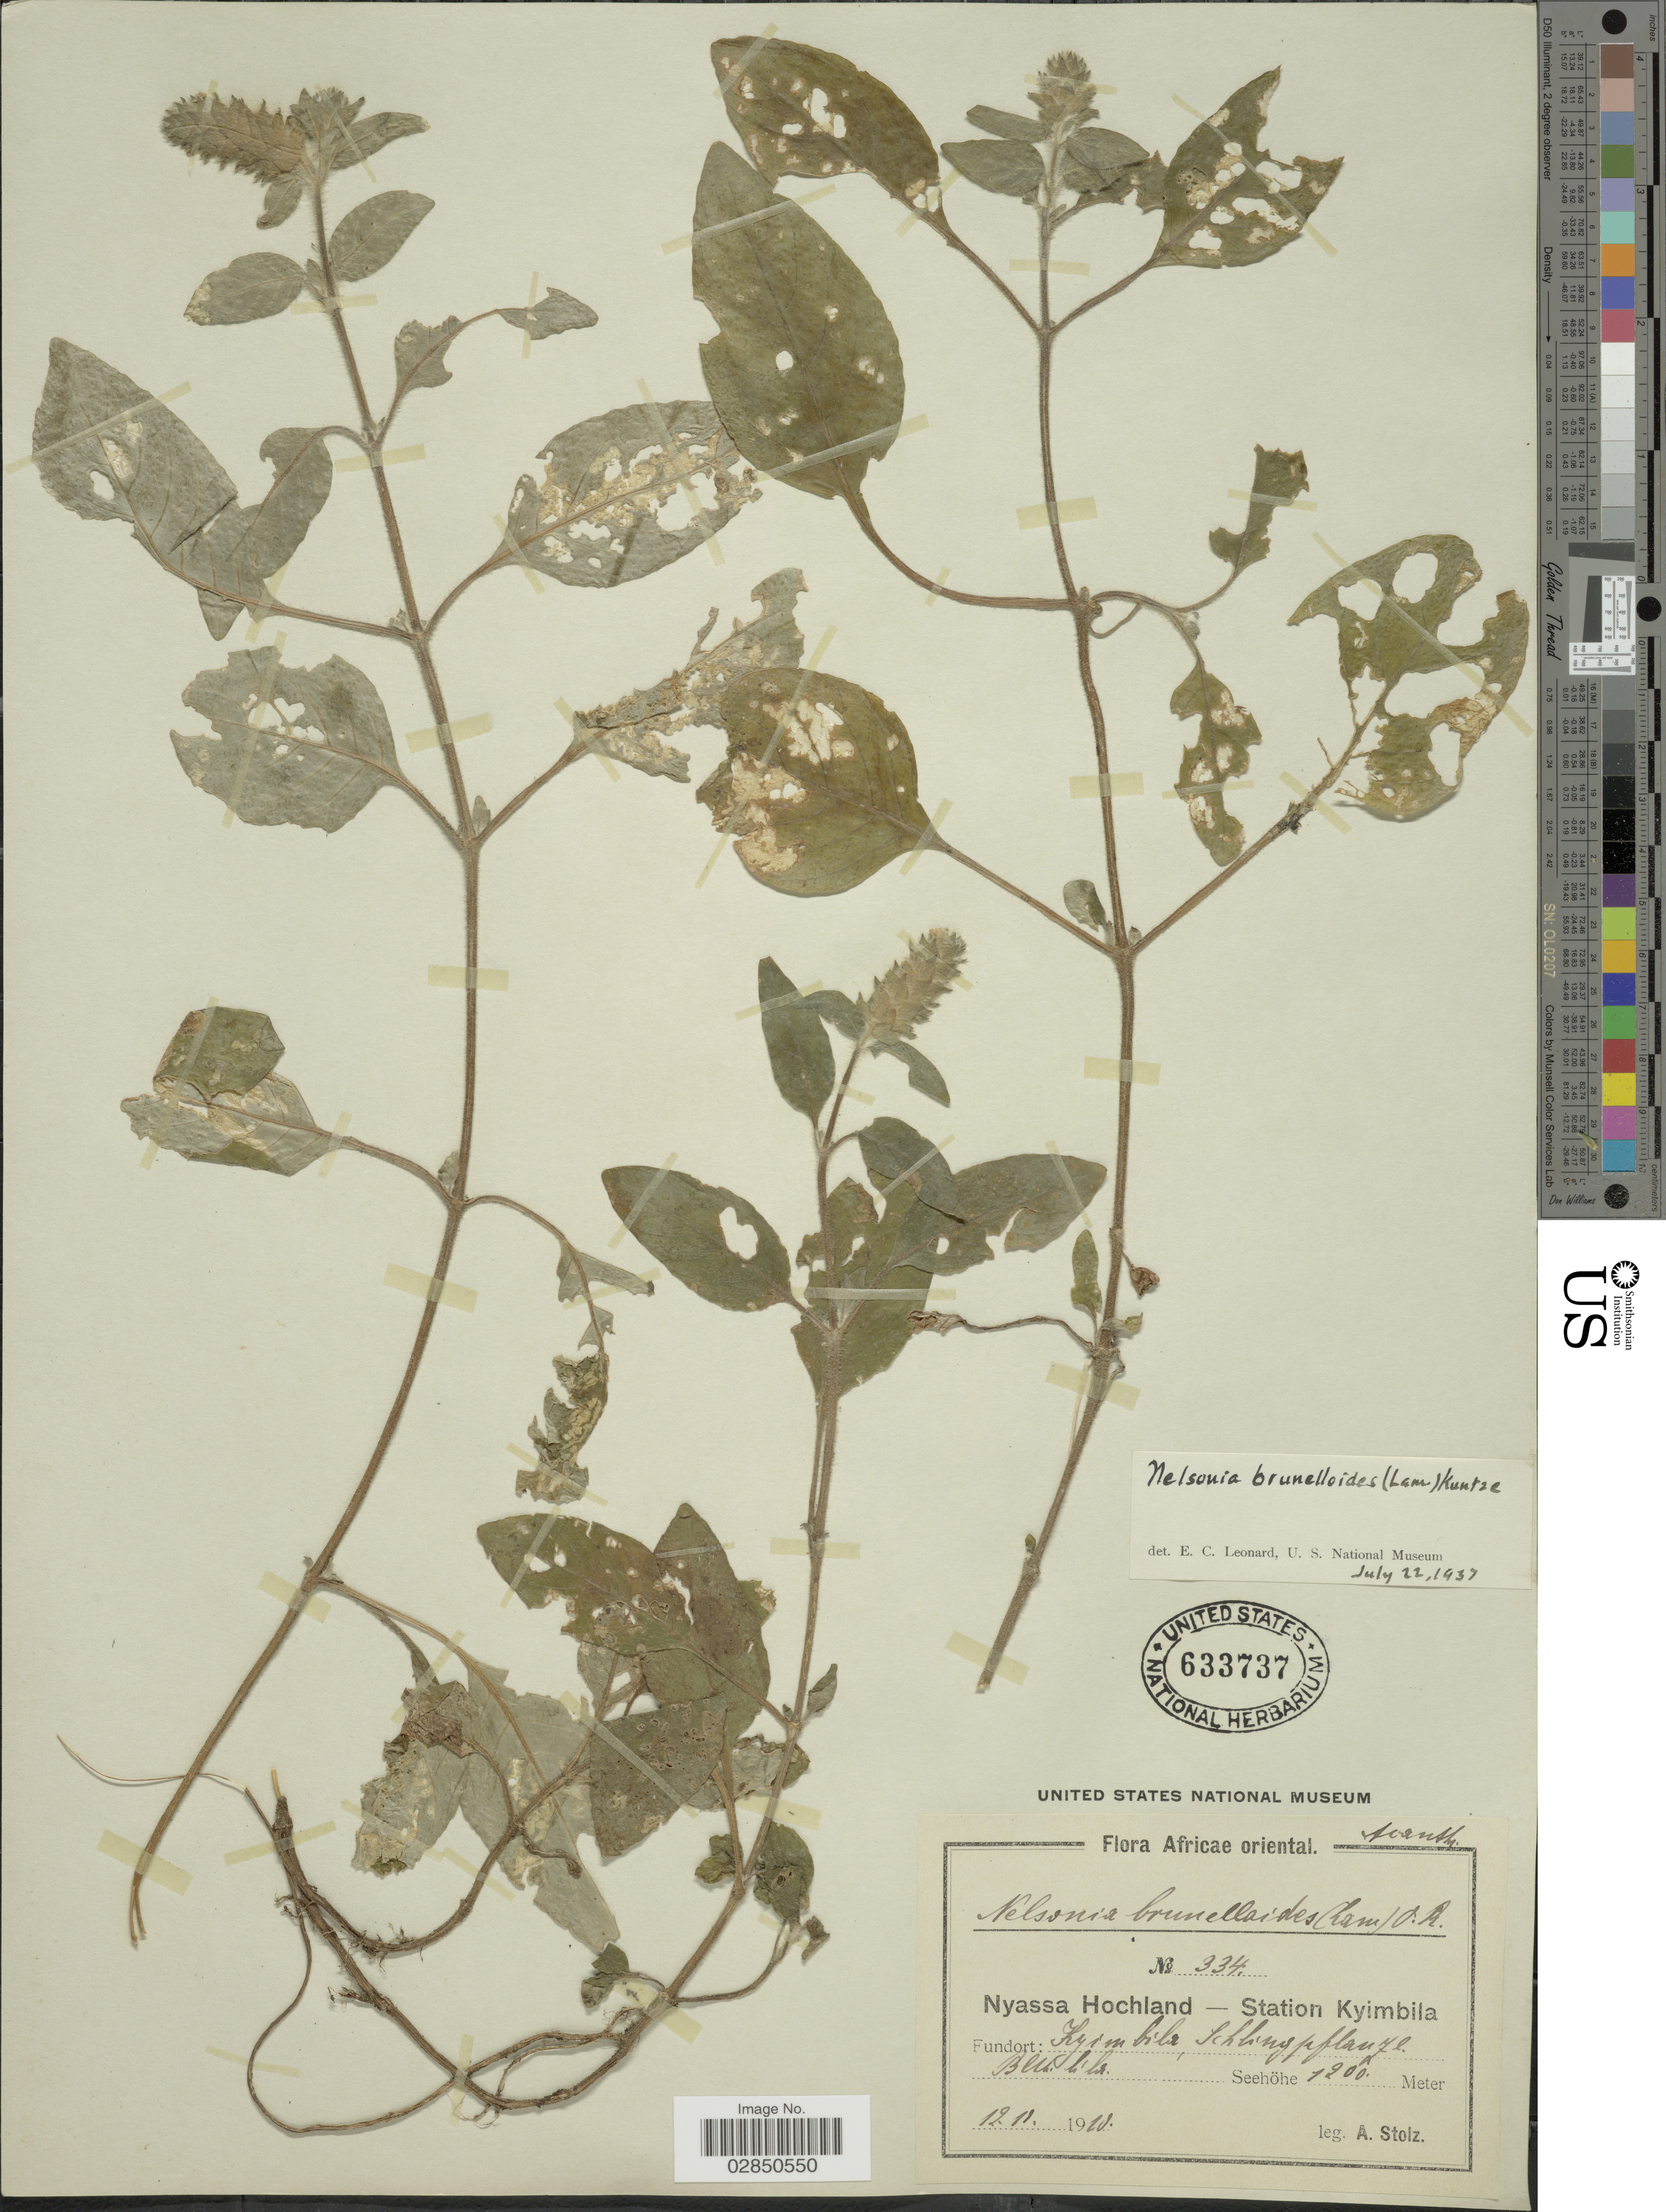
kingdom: Plantae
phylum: Tracheophyta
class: Magnoliopsida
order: Lamiales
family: Acanthaceae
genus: Nelsonia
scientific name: Nelsonia canescens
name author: (Lam.) Spreng.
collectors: A. Stolz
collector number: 334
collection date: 1910-11-12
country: Malawi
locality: Nyassa Hochland - Station Kyimbila, Fundort: Kyimbola, Schlingpflanze. Africae oriental.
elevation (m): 1200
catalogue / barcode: US 633737